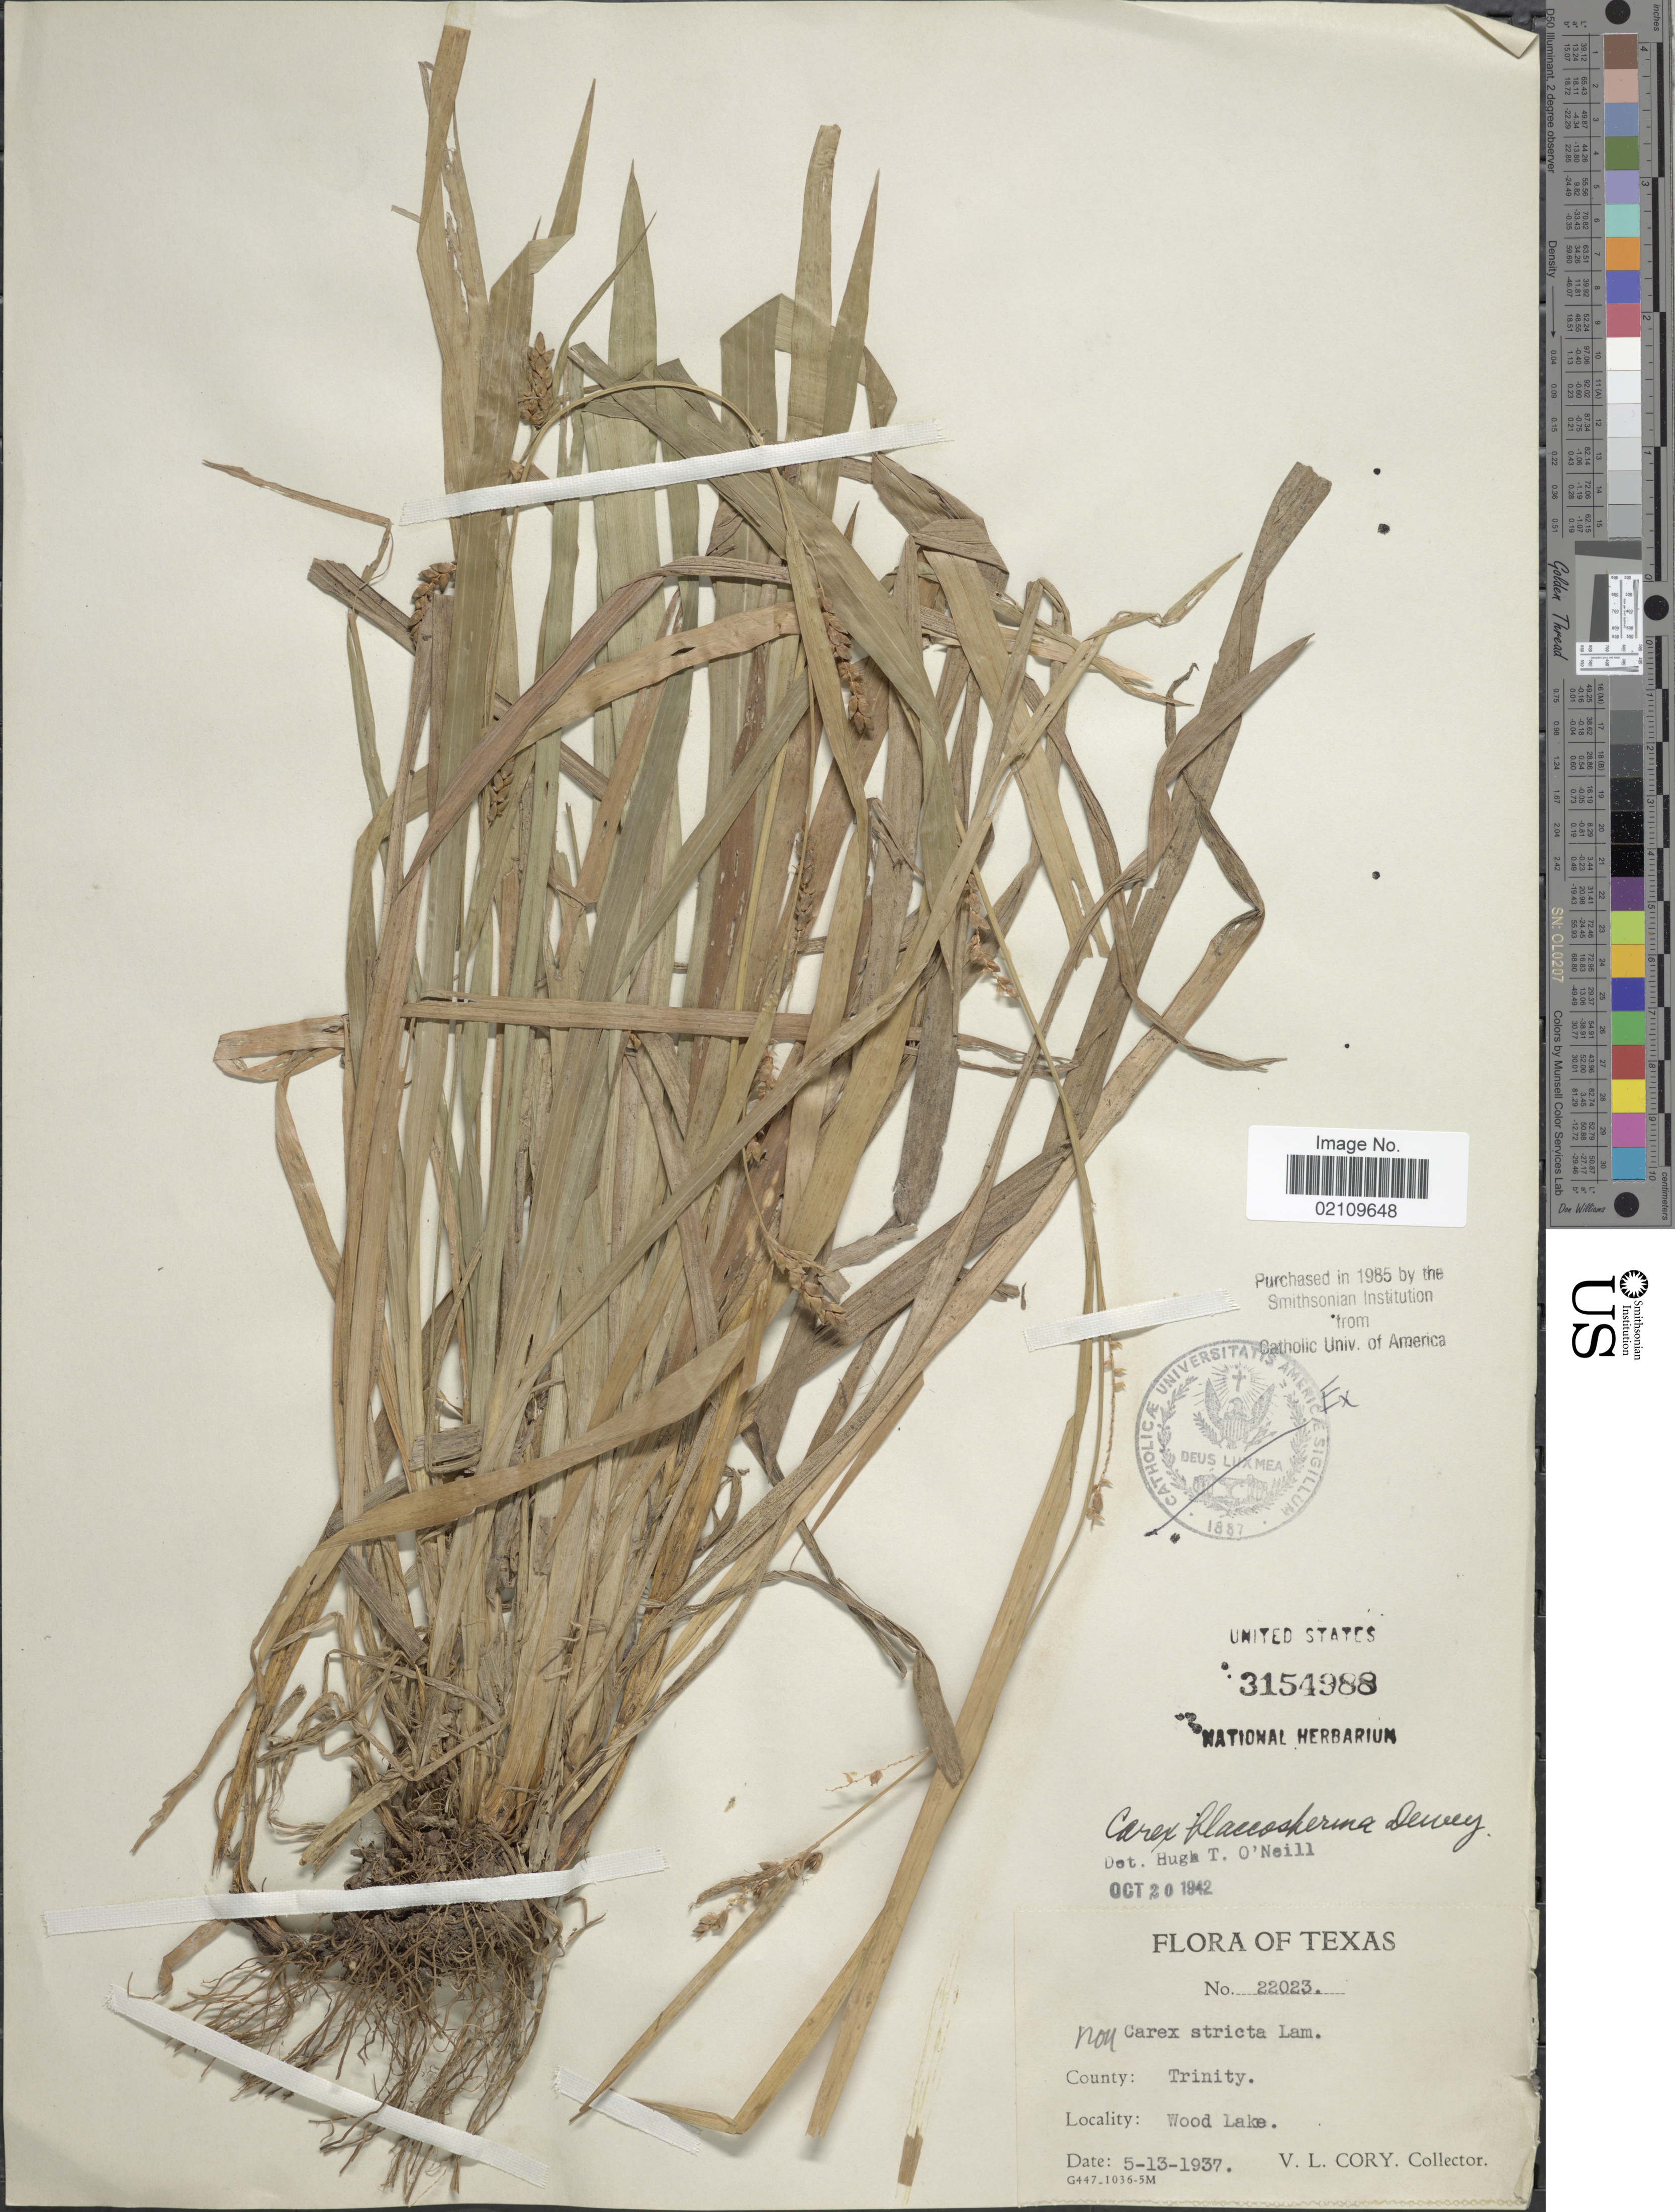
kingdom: Plantae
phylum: Tracheophyta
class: Liliopsida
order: Poales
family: Cyperaceae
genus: Carex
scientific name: Carex flaccosperma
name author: Dewey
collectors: V. Cory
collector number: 22023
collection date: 1937-05-13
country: United States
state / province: Texas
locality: County: Trinity. Wood Lake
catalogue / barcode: US 3154988